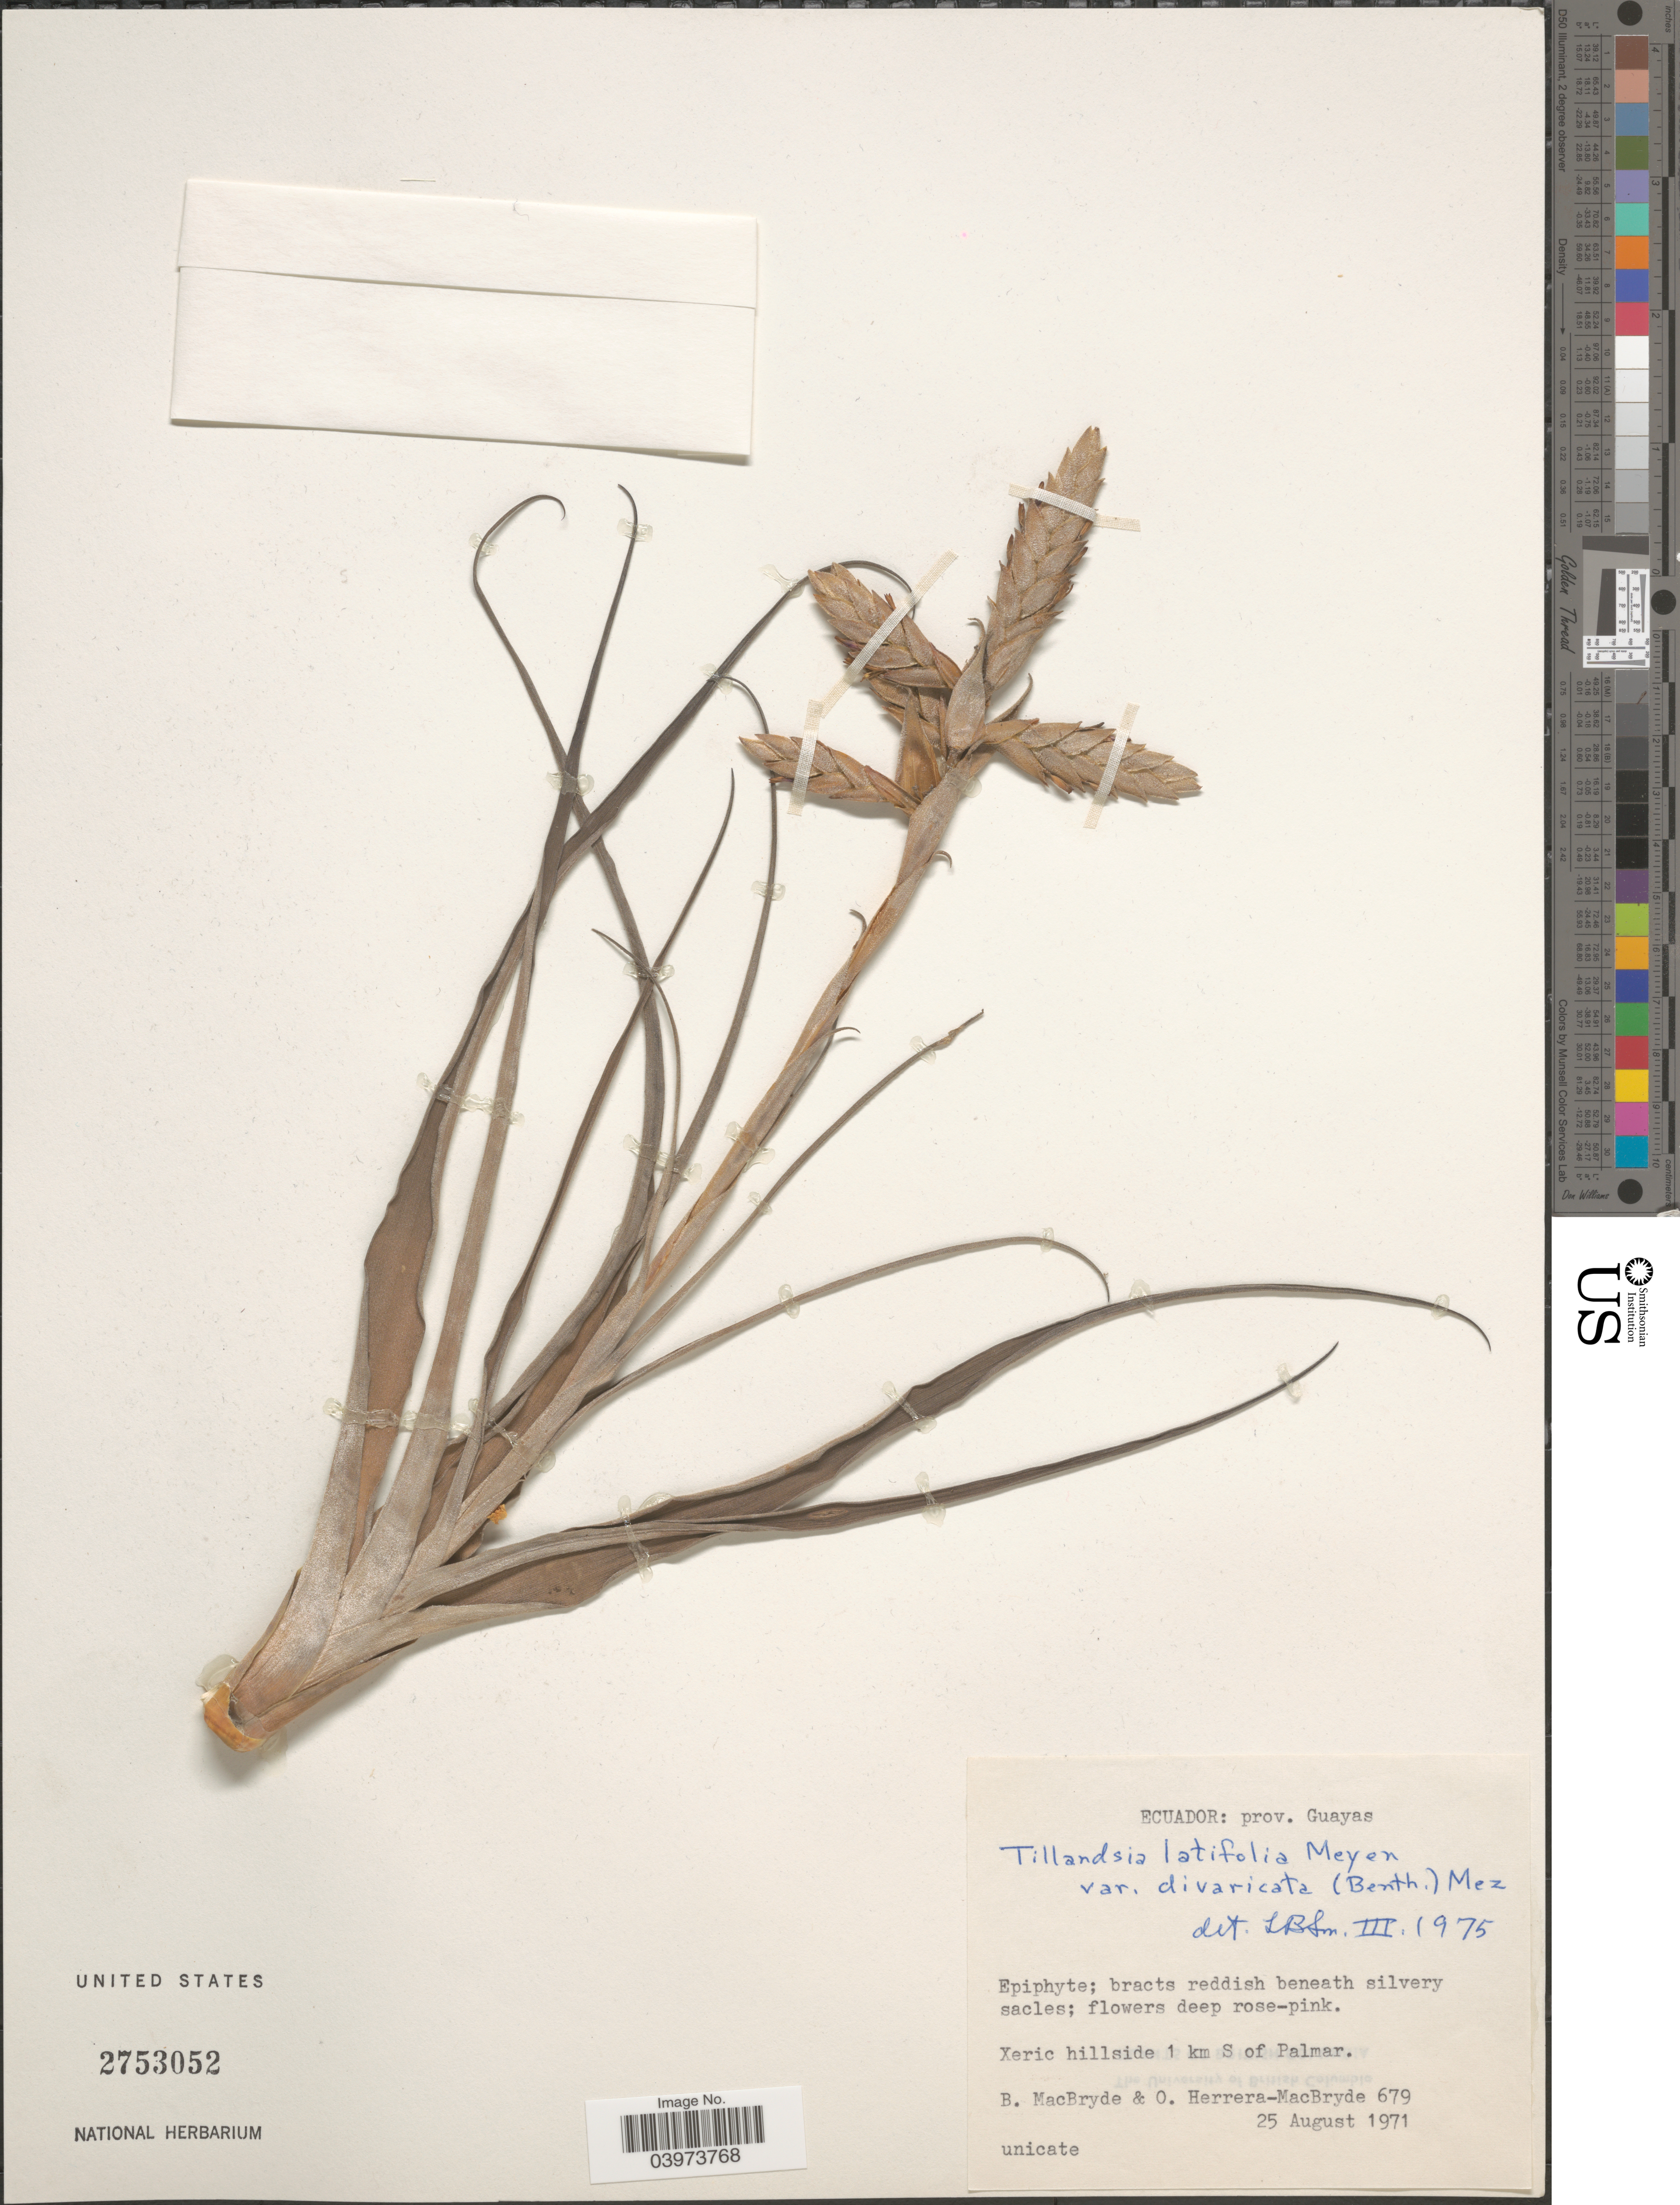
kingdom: Plantae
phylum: Tracheophyta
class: Liliopsida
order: Poales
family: Bromeliaceae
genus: Tillandsia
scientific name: Tillandsia latifolia var. divaricata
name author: (Benth.) Mez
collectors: B. MacBryde & O. Herrera-Macbryde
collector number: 679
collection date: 1971-08-25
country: Ecuador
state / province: Guayas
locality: Xeric hillside 1 km S of Palmar.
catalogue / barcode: US 2753052